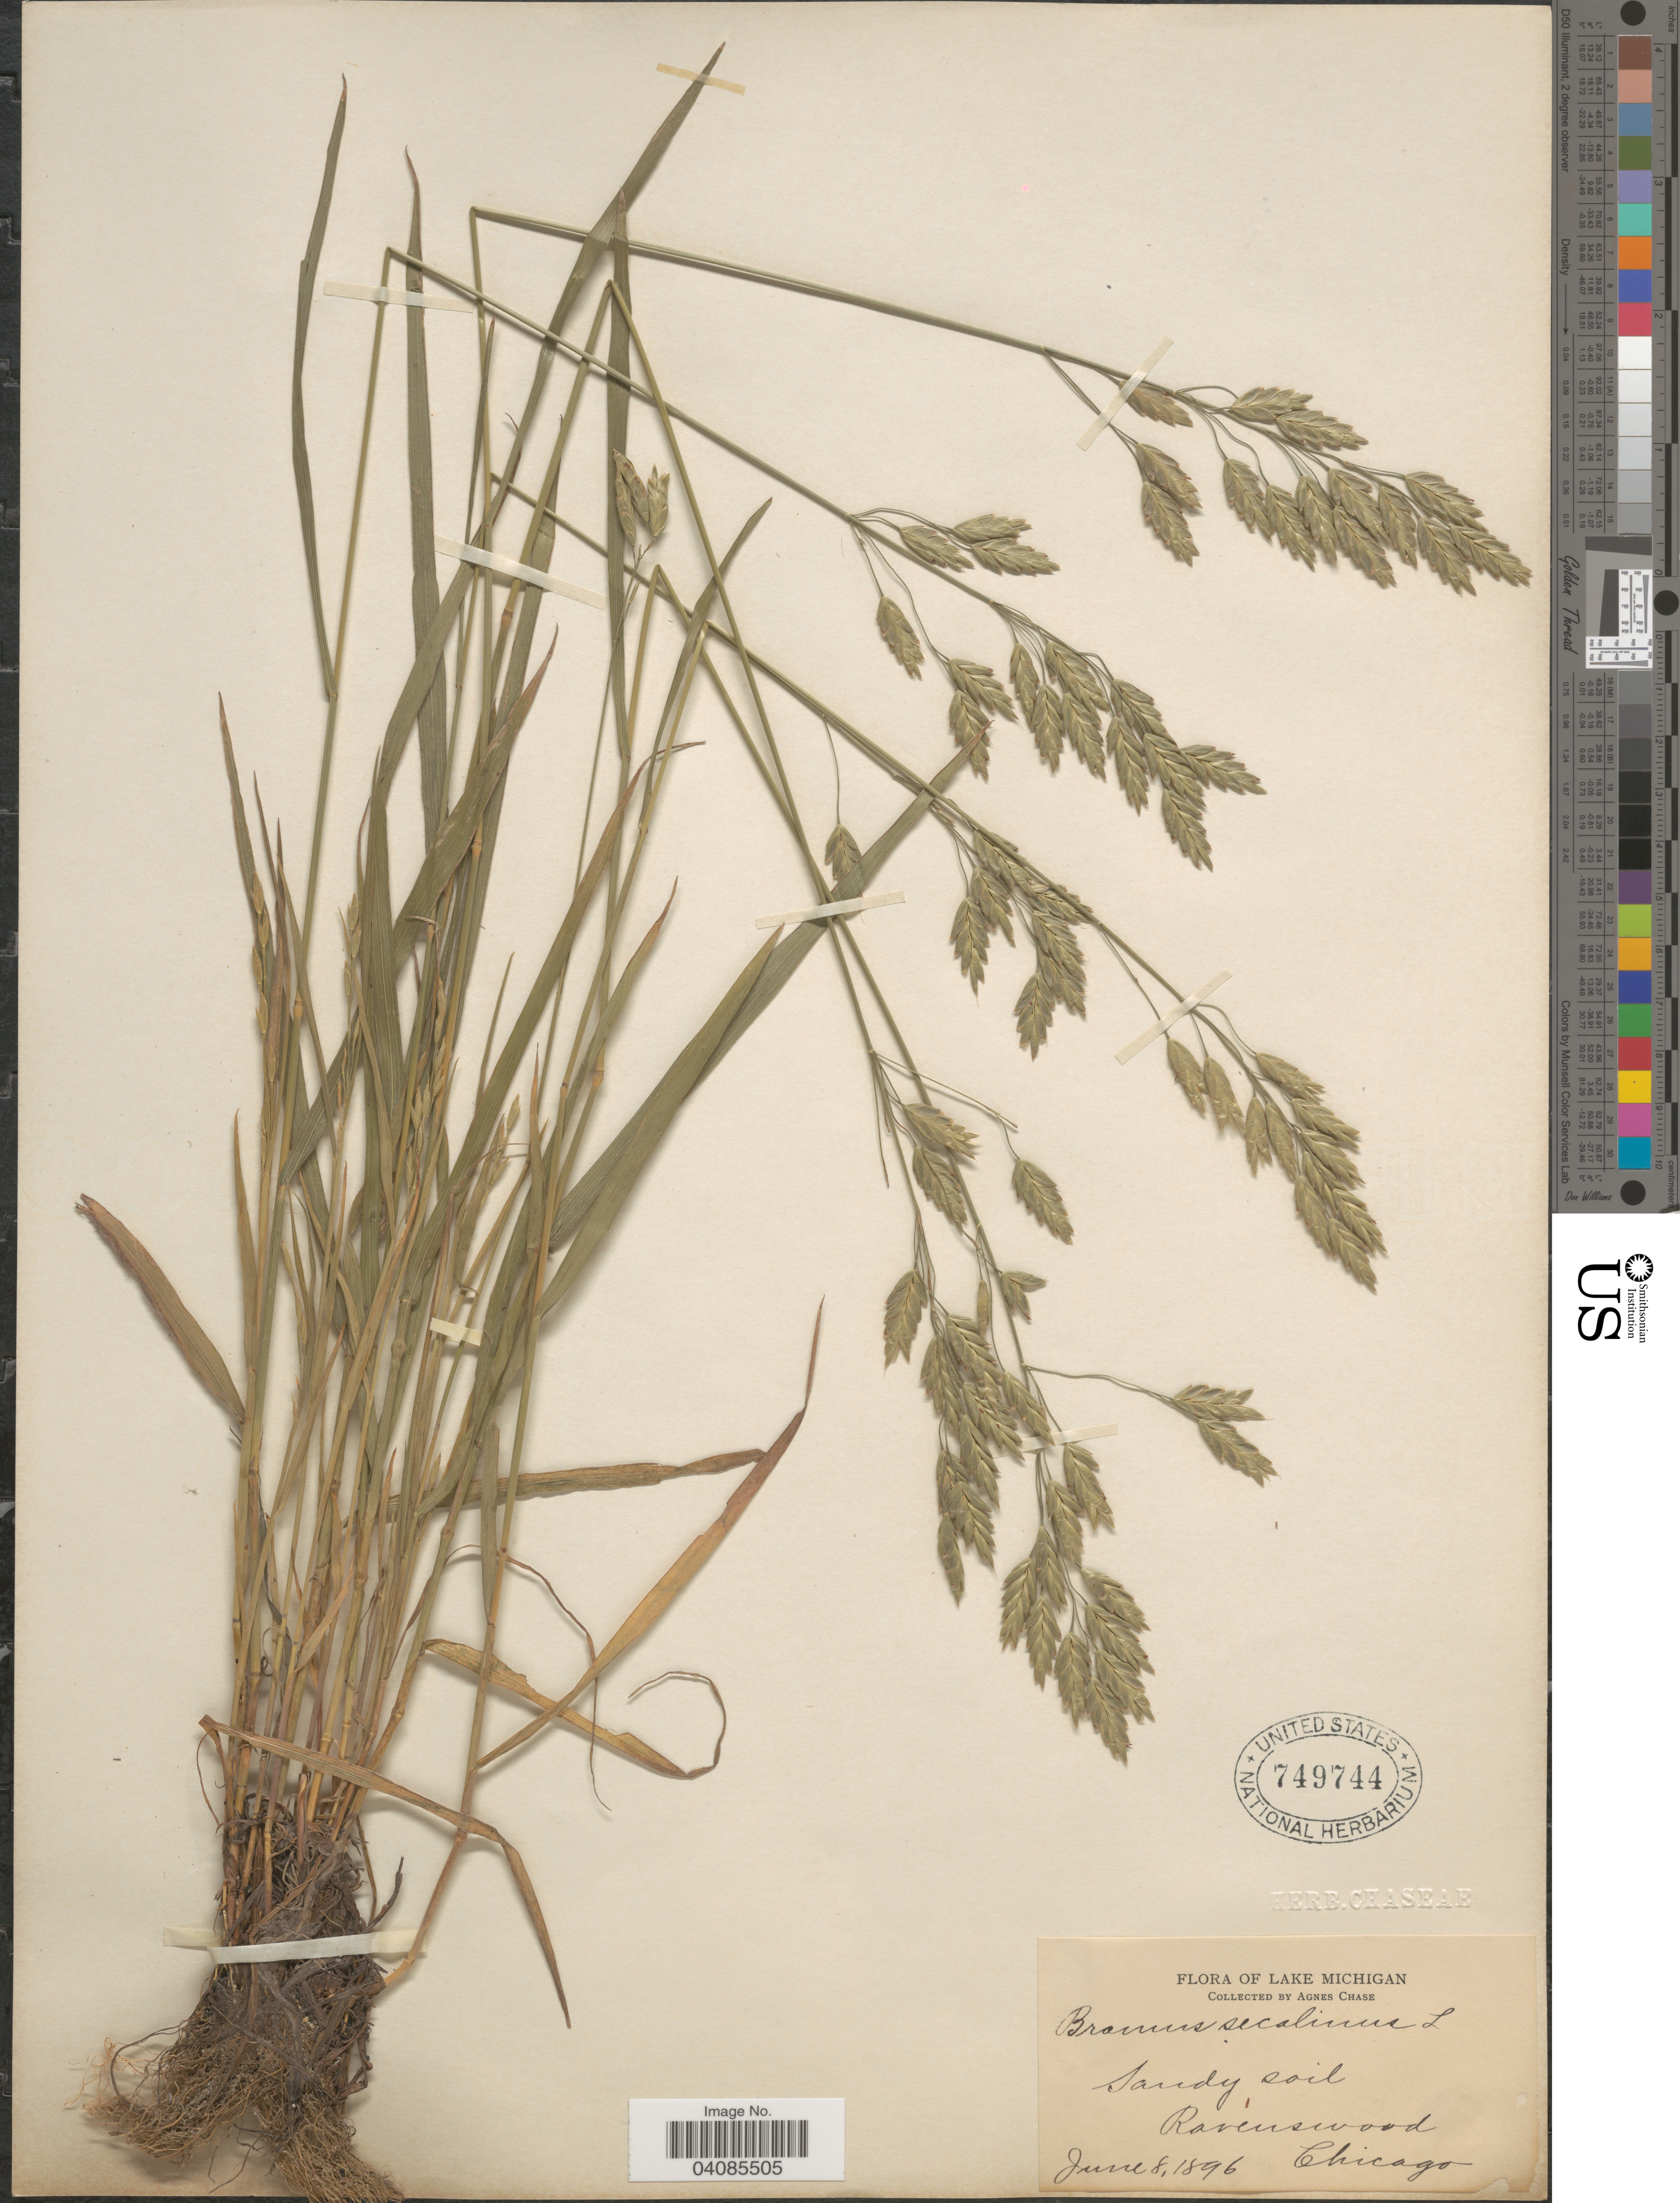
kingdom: Plantae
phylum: Tracheophyta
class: Liliopsida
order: Poales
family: Poaceae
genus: Bromus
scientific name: Bromus secalinus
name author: L.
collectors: A. Chase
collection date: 1896-06-08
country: United States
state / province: Michigan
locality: Lake Michigan. Sandy soil, Ravenswood Chicago.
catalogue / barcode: US 749744